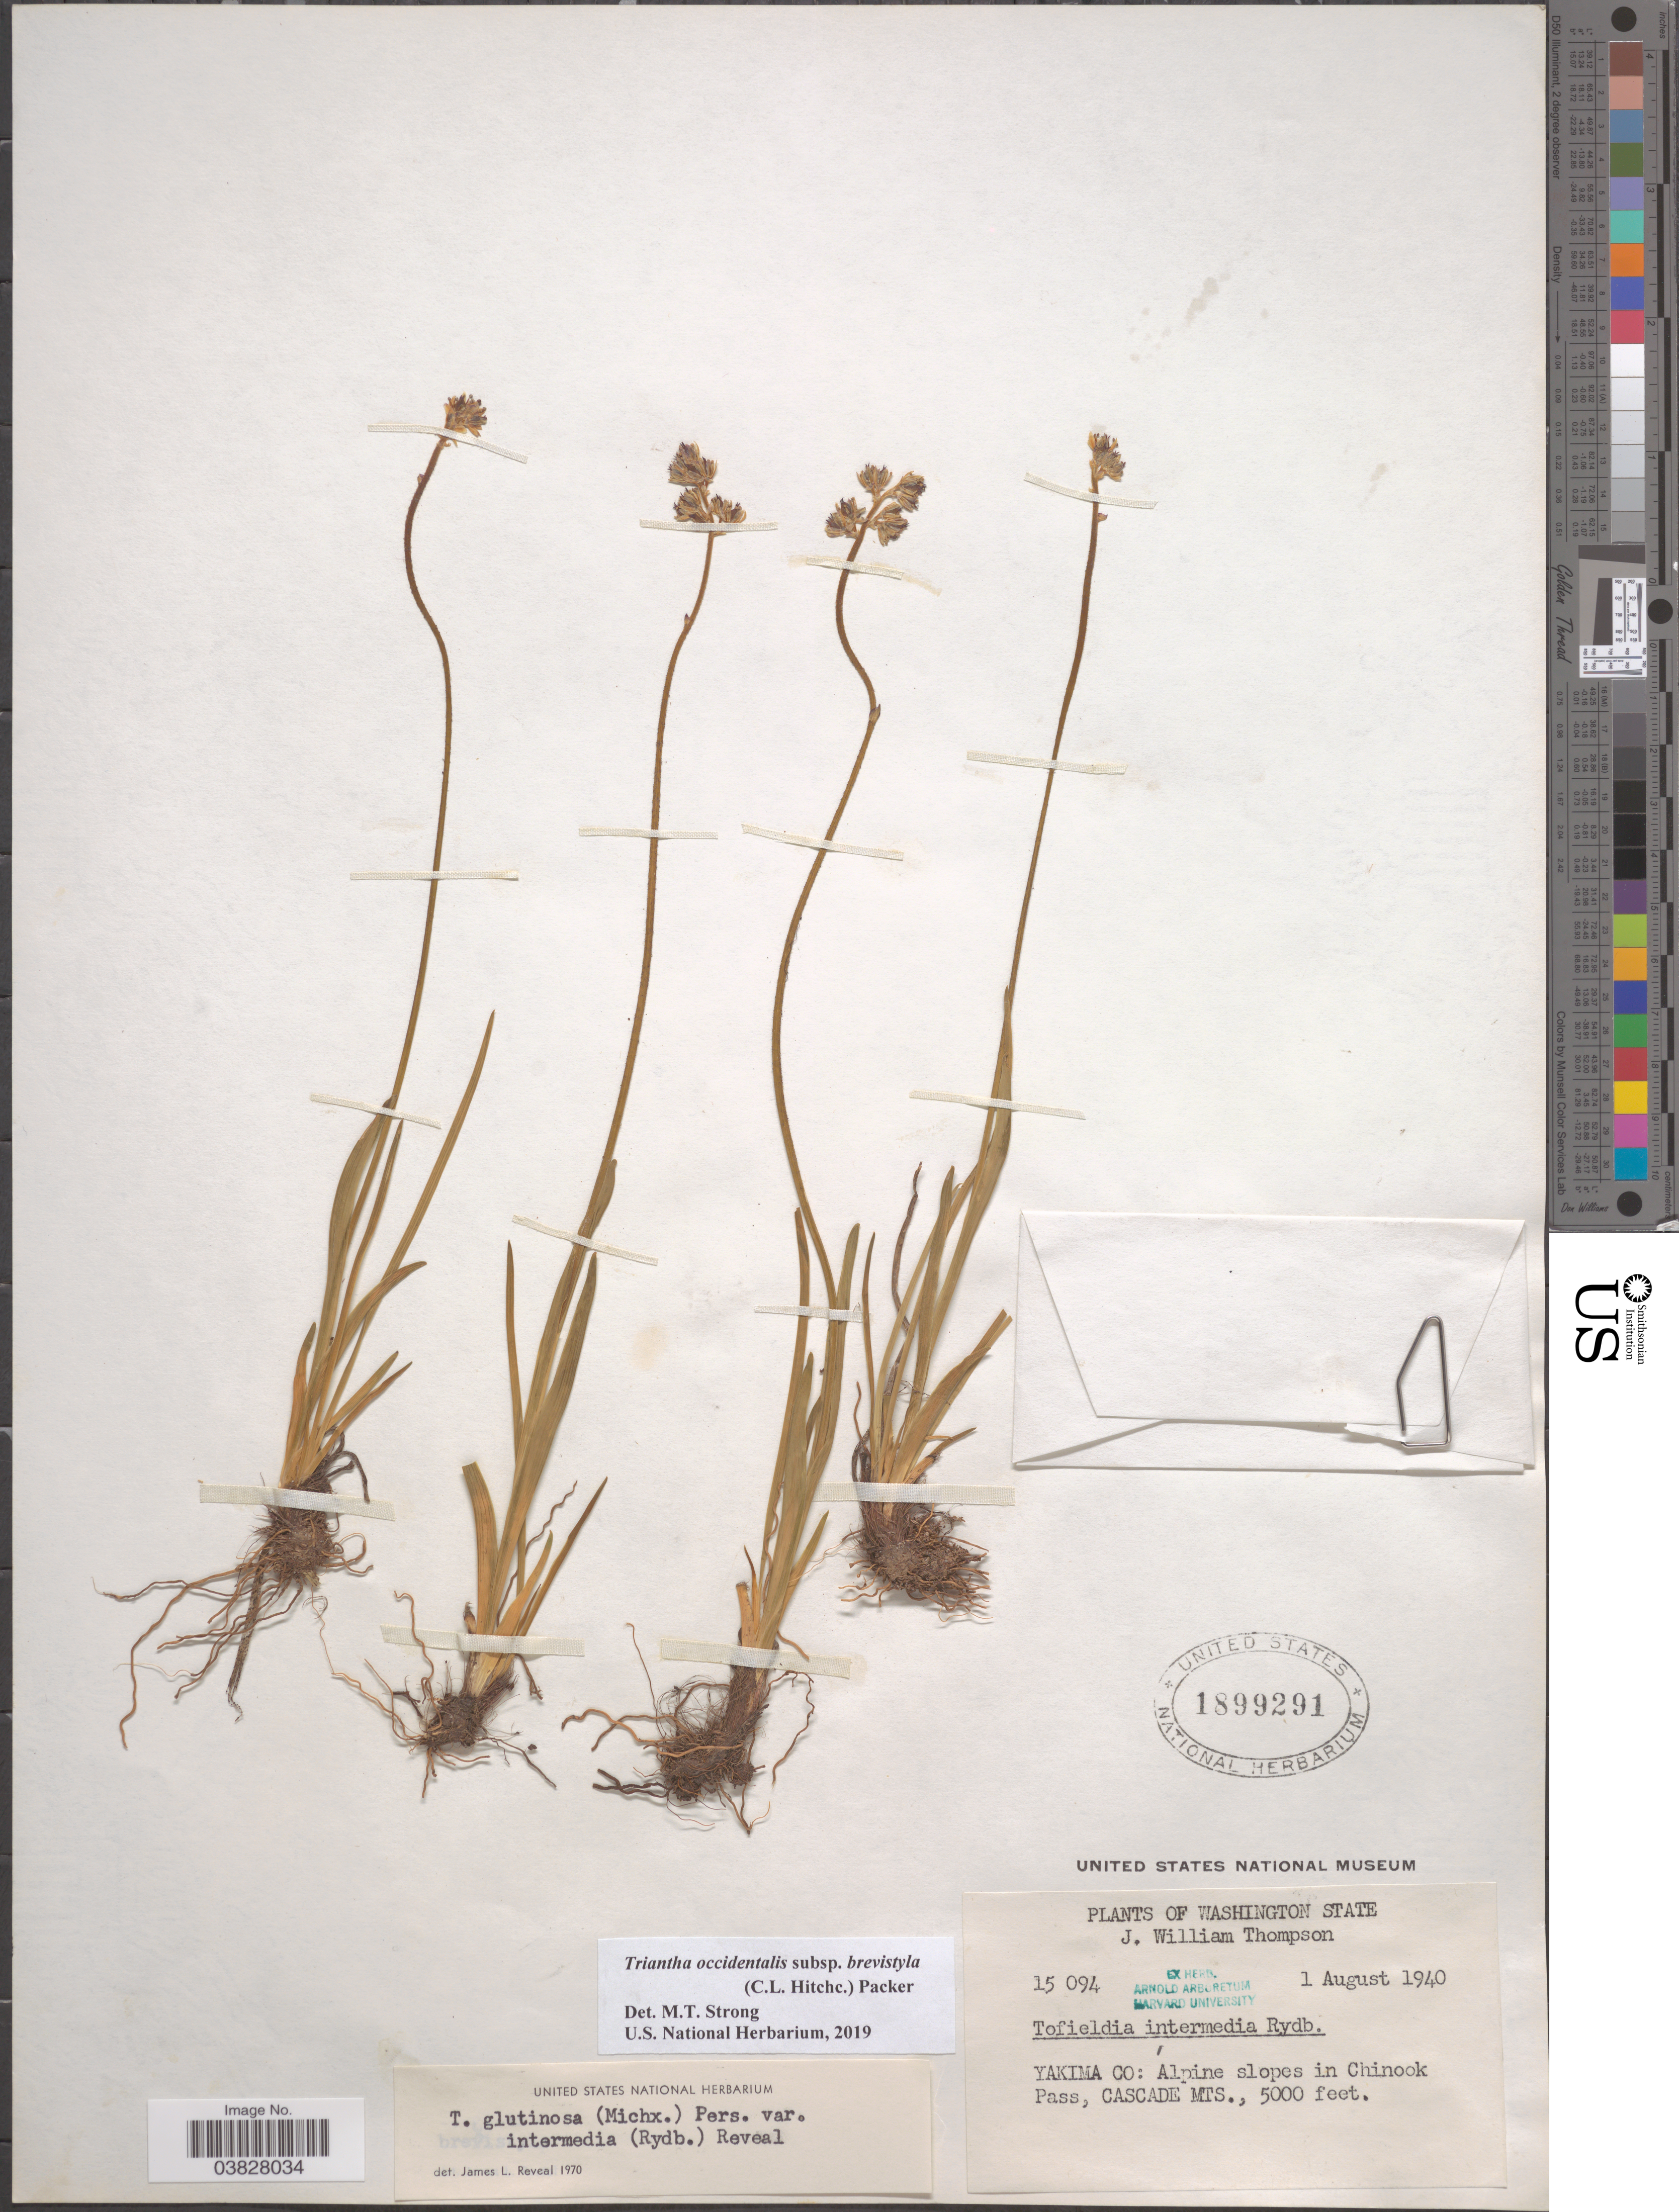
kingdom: Plantae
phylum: Tracheophyta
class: Liliopsida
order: Alismatales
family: Tofieldiaceae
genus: Triantha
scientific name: Triantha occidentalis subsp. brevistyla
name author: (C.L. Hitchc.) Packer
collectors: J. W. Thompson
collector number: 15094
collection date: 1940-08-01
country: United States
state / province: Washington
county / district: Yakima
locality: Yakima Co: Alpine slopes in Chinook Pass, Cascade Mts.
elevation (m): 1524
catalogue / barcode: US 1899291